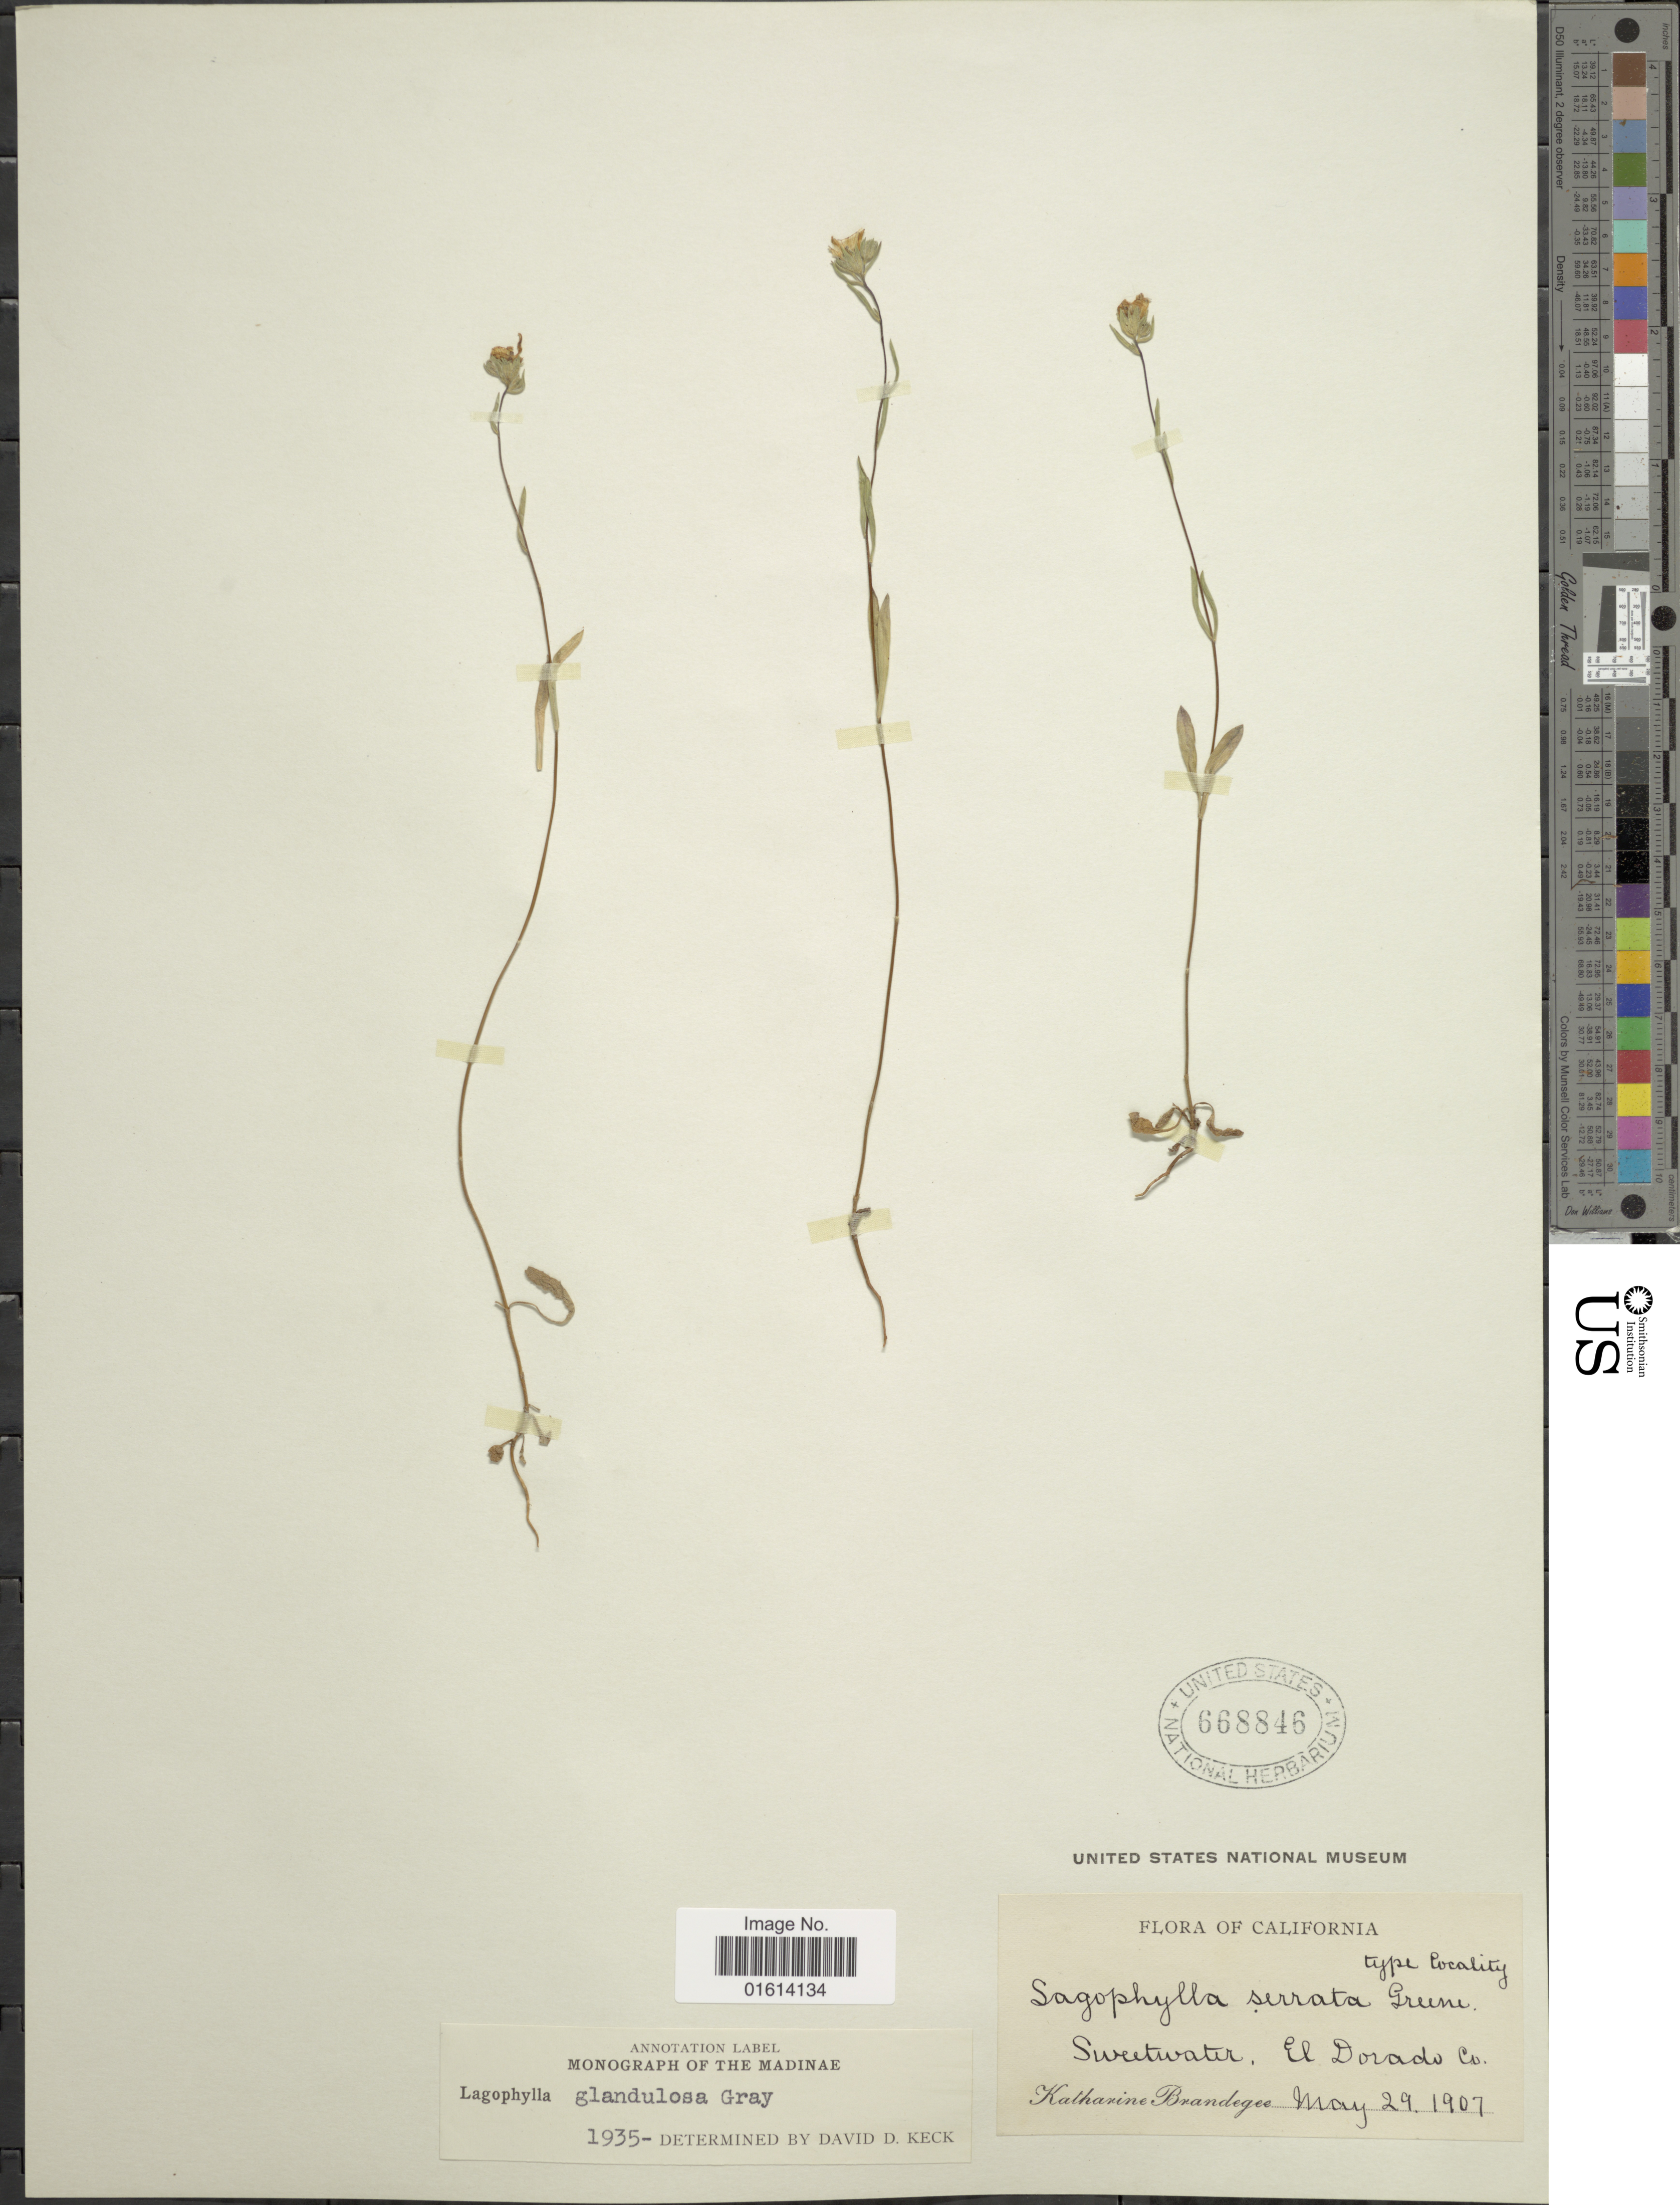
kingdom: Plantae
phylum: Tracheophyta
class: Magnoliopsida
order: Asterales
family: Asteraceae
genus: Lagophylla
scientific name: Lagophylla glandulosa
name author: A. Gray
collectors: M. K. Brandegee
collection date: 1907-05-29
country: United States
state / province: California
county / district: El Dorado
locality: Sweetwater, El Dorado Co.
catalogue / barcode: US 668846